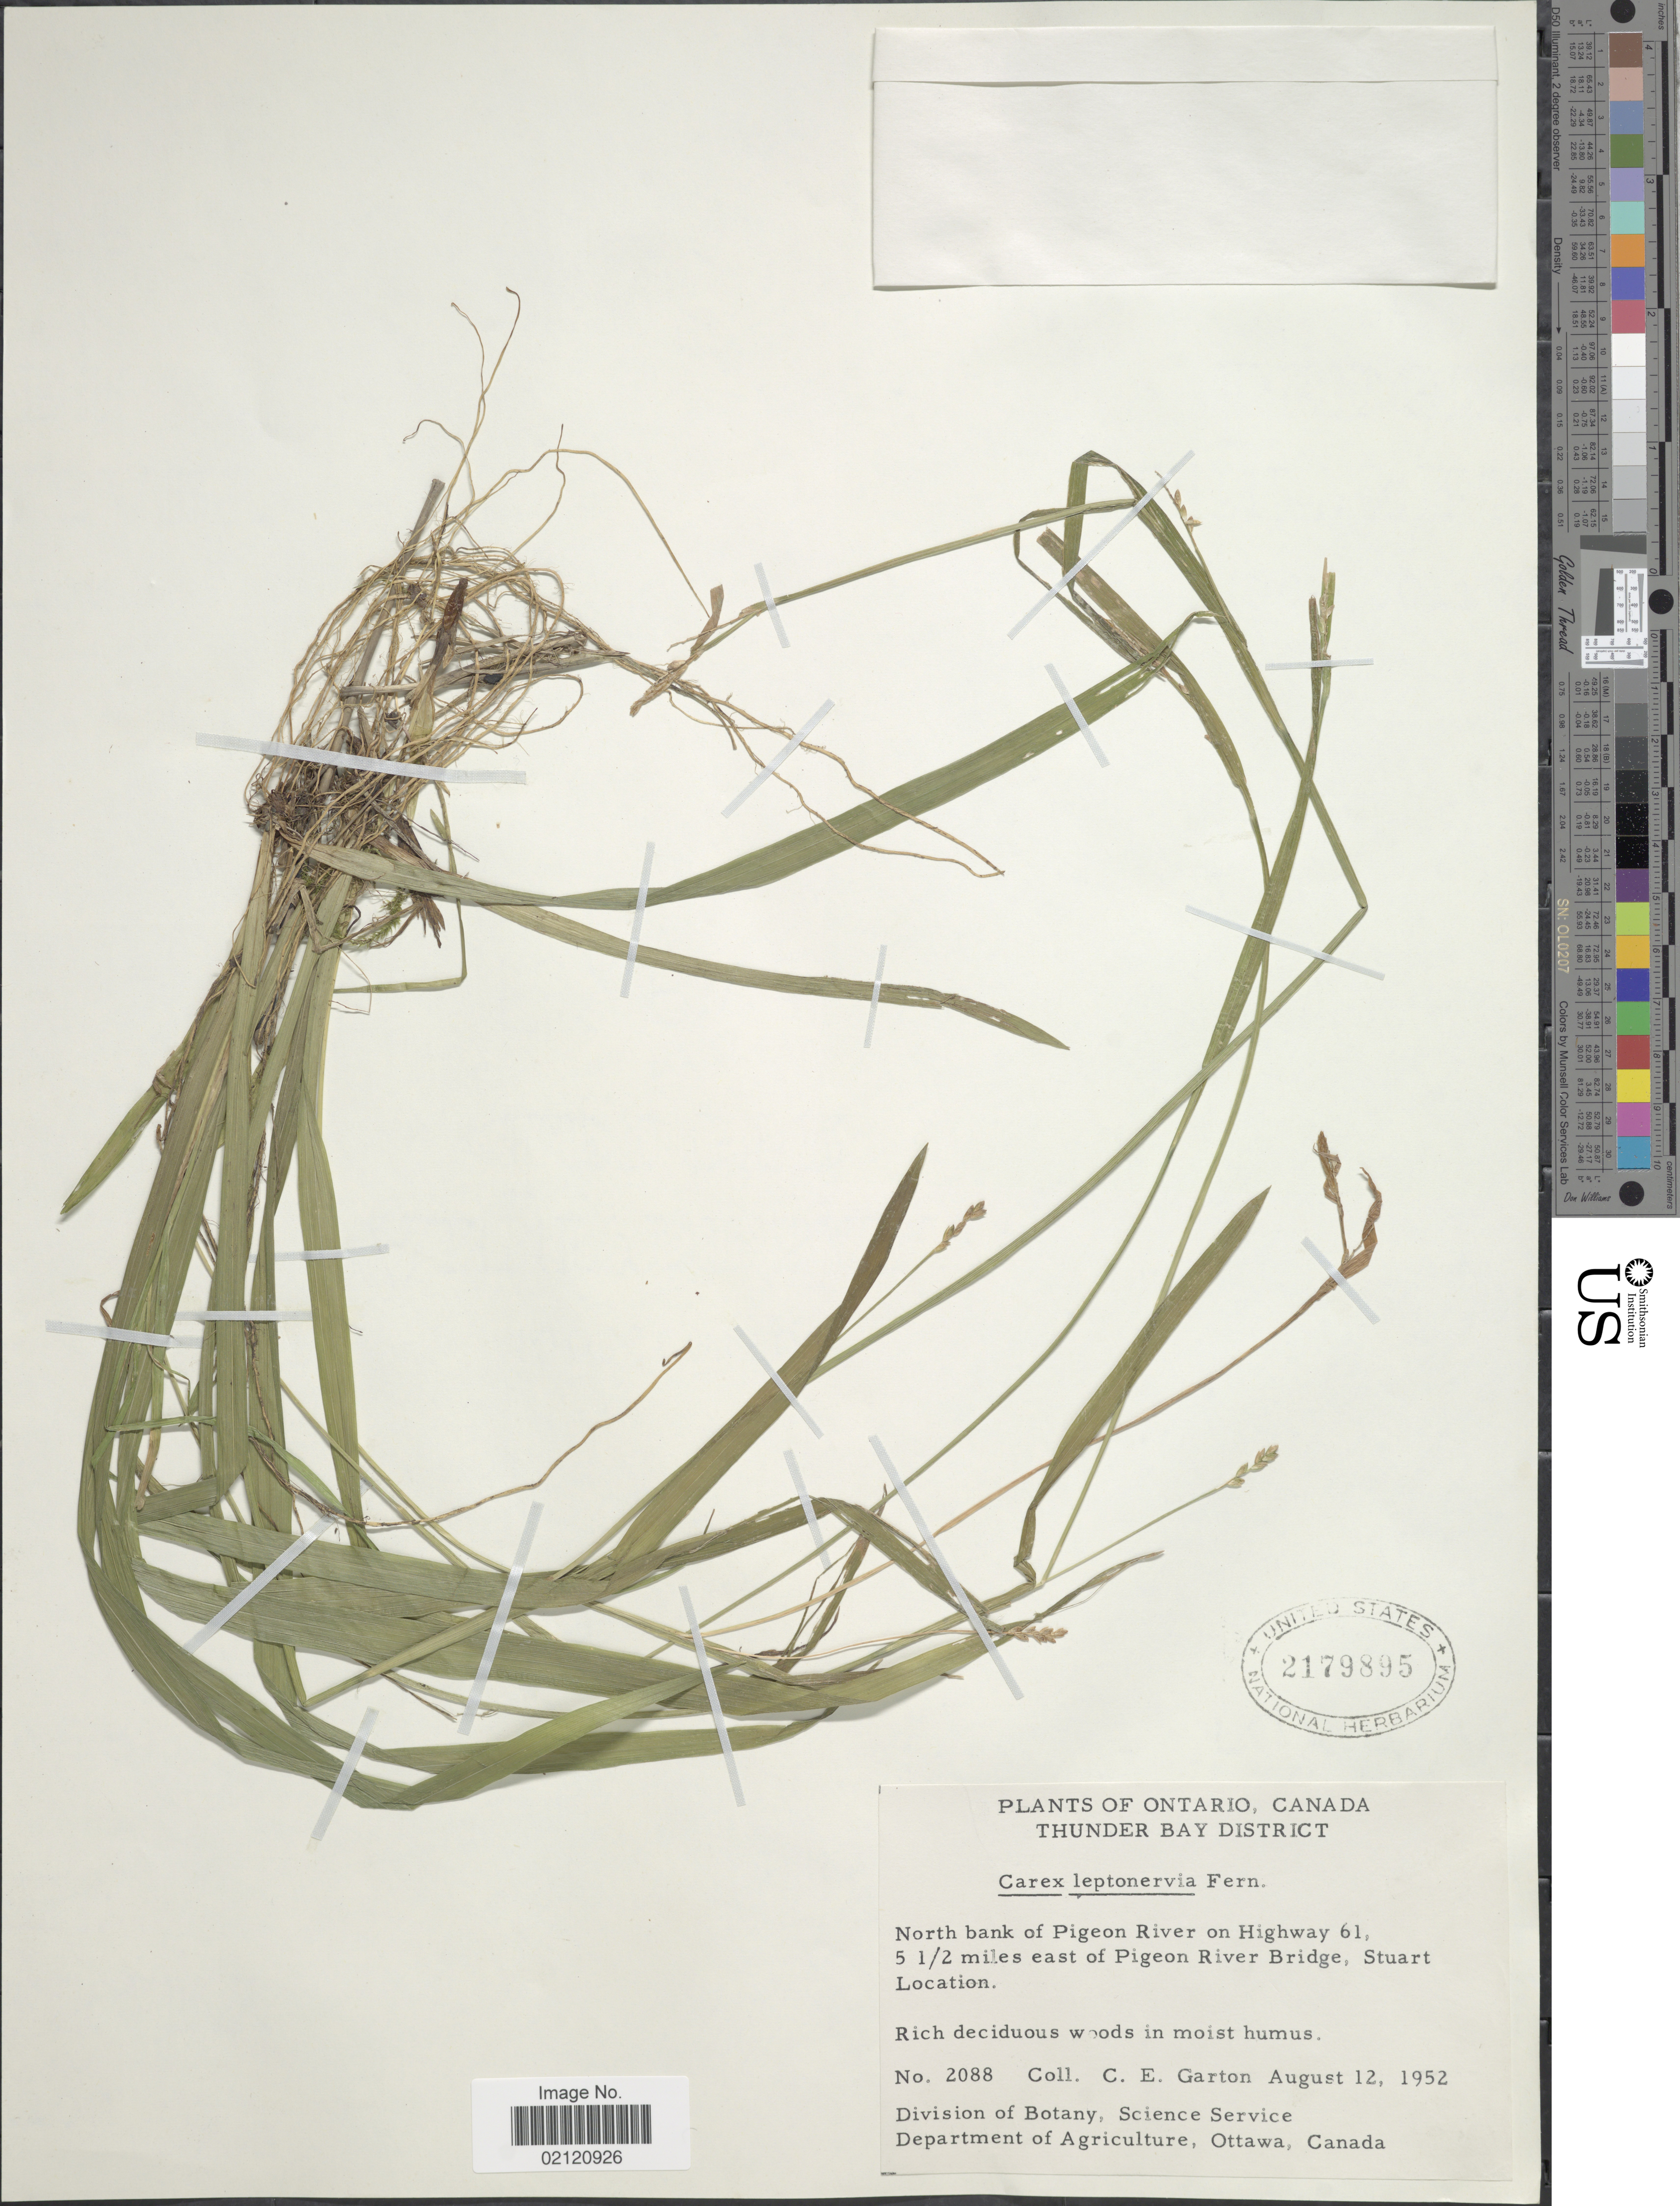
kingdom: Plantae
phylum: Tracheophyta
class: Liliopsida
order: Poales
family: Cyperaceae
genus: Carex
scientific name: Carex leptonervia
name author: (Fernald) Fernald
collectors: C. E. Garton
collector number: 2088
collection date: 1952-08-12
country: Canada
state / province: Ontario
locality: Thunder Bay District, North bank of Pigeon River on Highway 61, 5½ miles east of Pigeon River Bridge, Stuart Location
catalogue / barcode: US 2179895